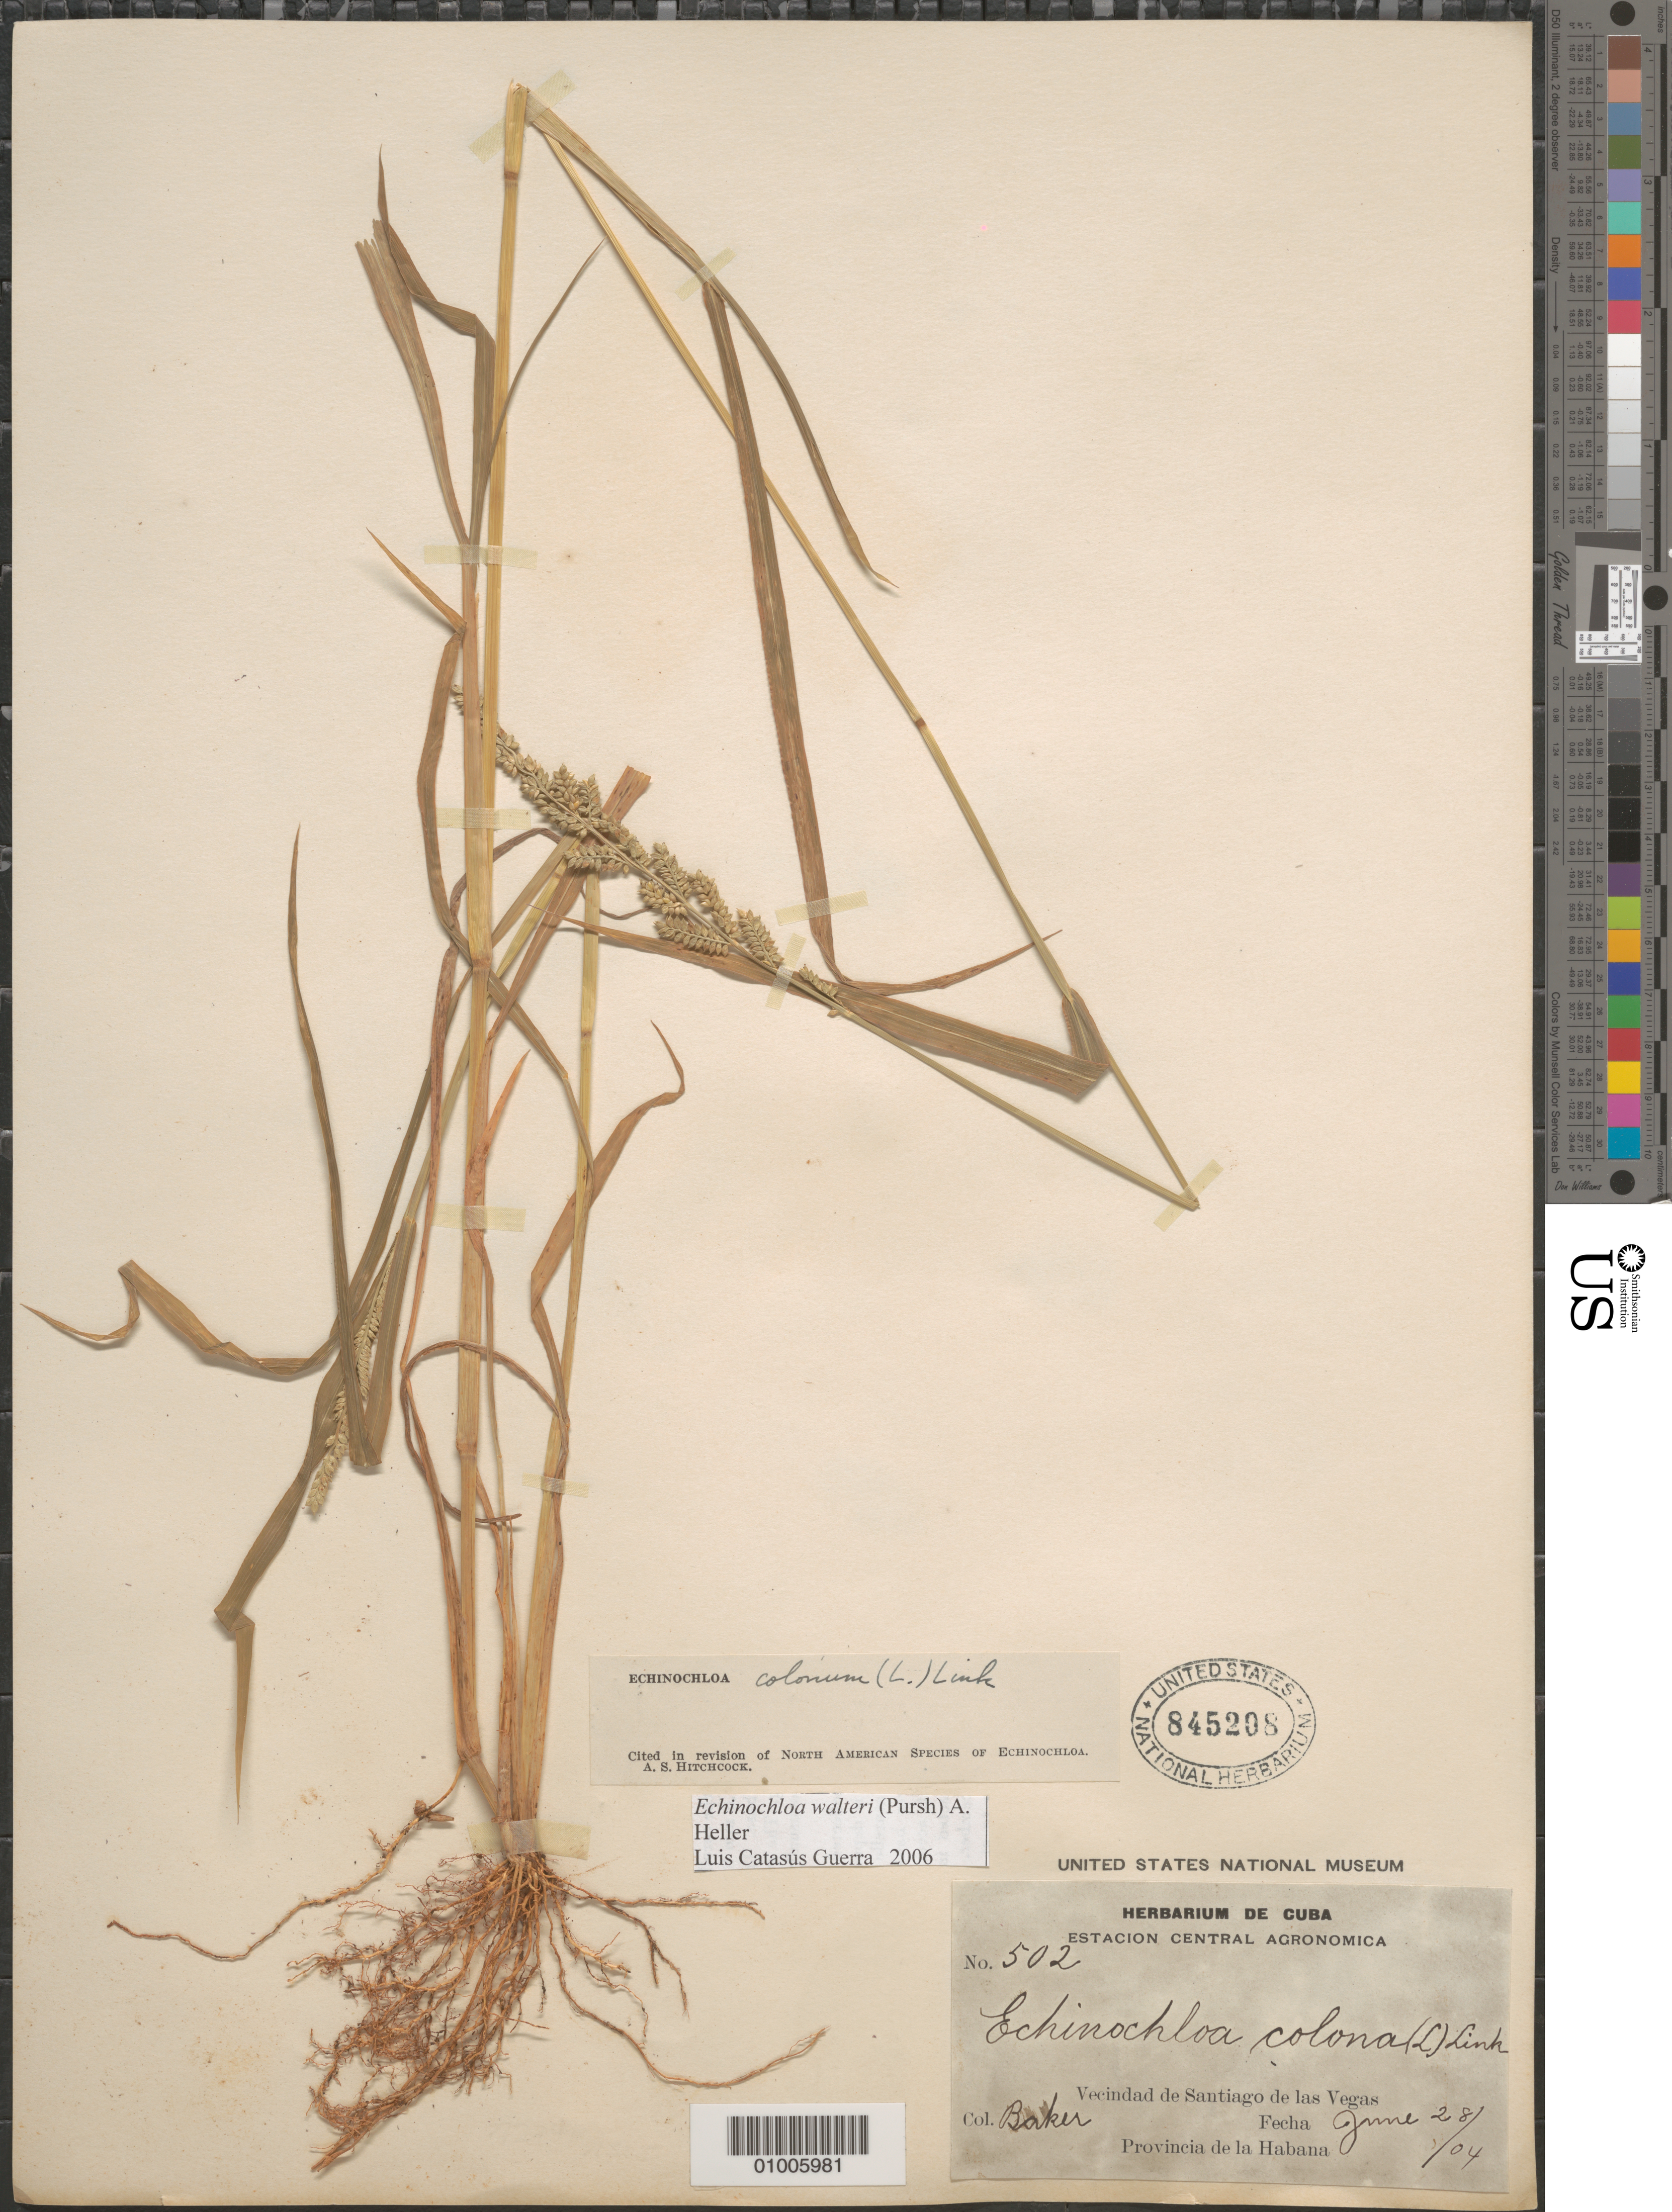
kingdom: Plantae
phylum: Tracheophyta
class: Liliopsida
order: Poales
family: Poaceae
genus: Echinochloa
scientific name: Echinochloa walteri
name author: (Pursh) A. Heller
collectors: C. F. Baker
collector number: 502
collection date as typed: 28 Jun 1904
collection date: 1904-06-28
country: Cuba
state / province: La Habana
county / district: Municipio Boyeros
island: Cuba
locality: Santiago de las Vegas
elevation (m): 97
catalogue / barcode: US 845208